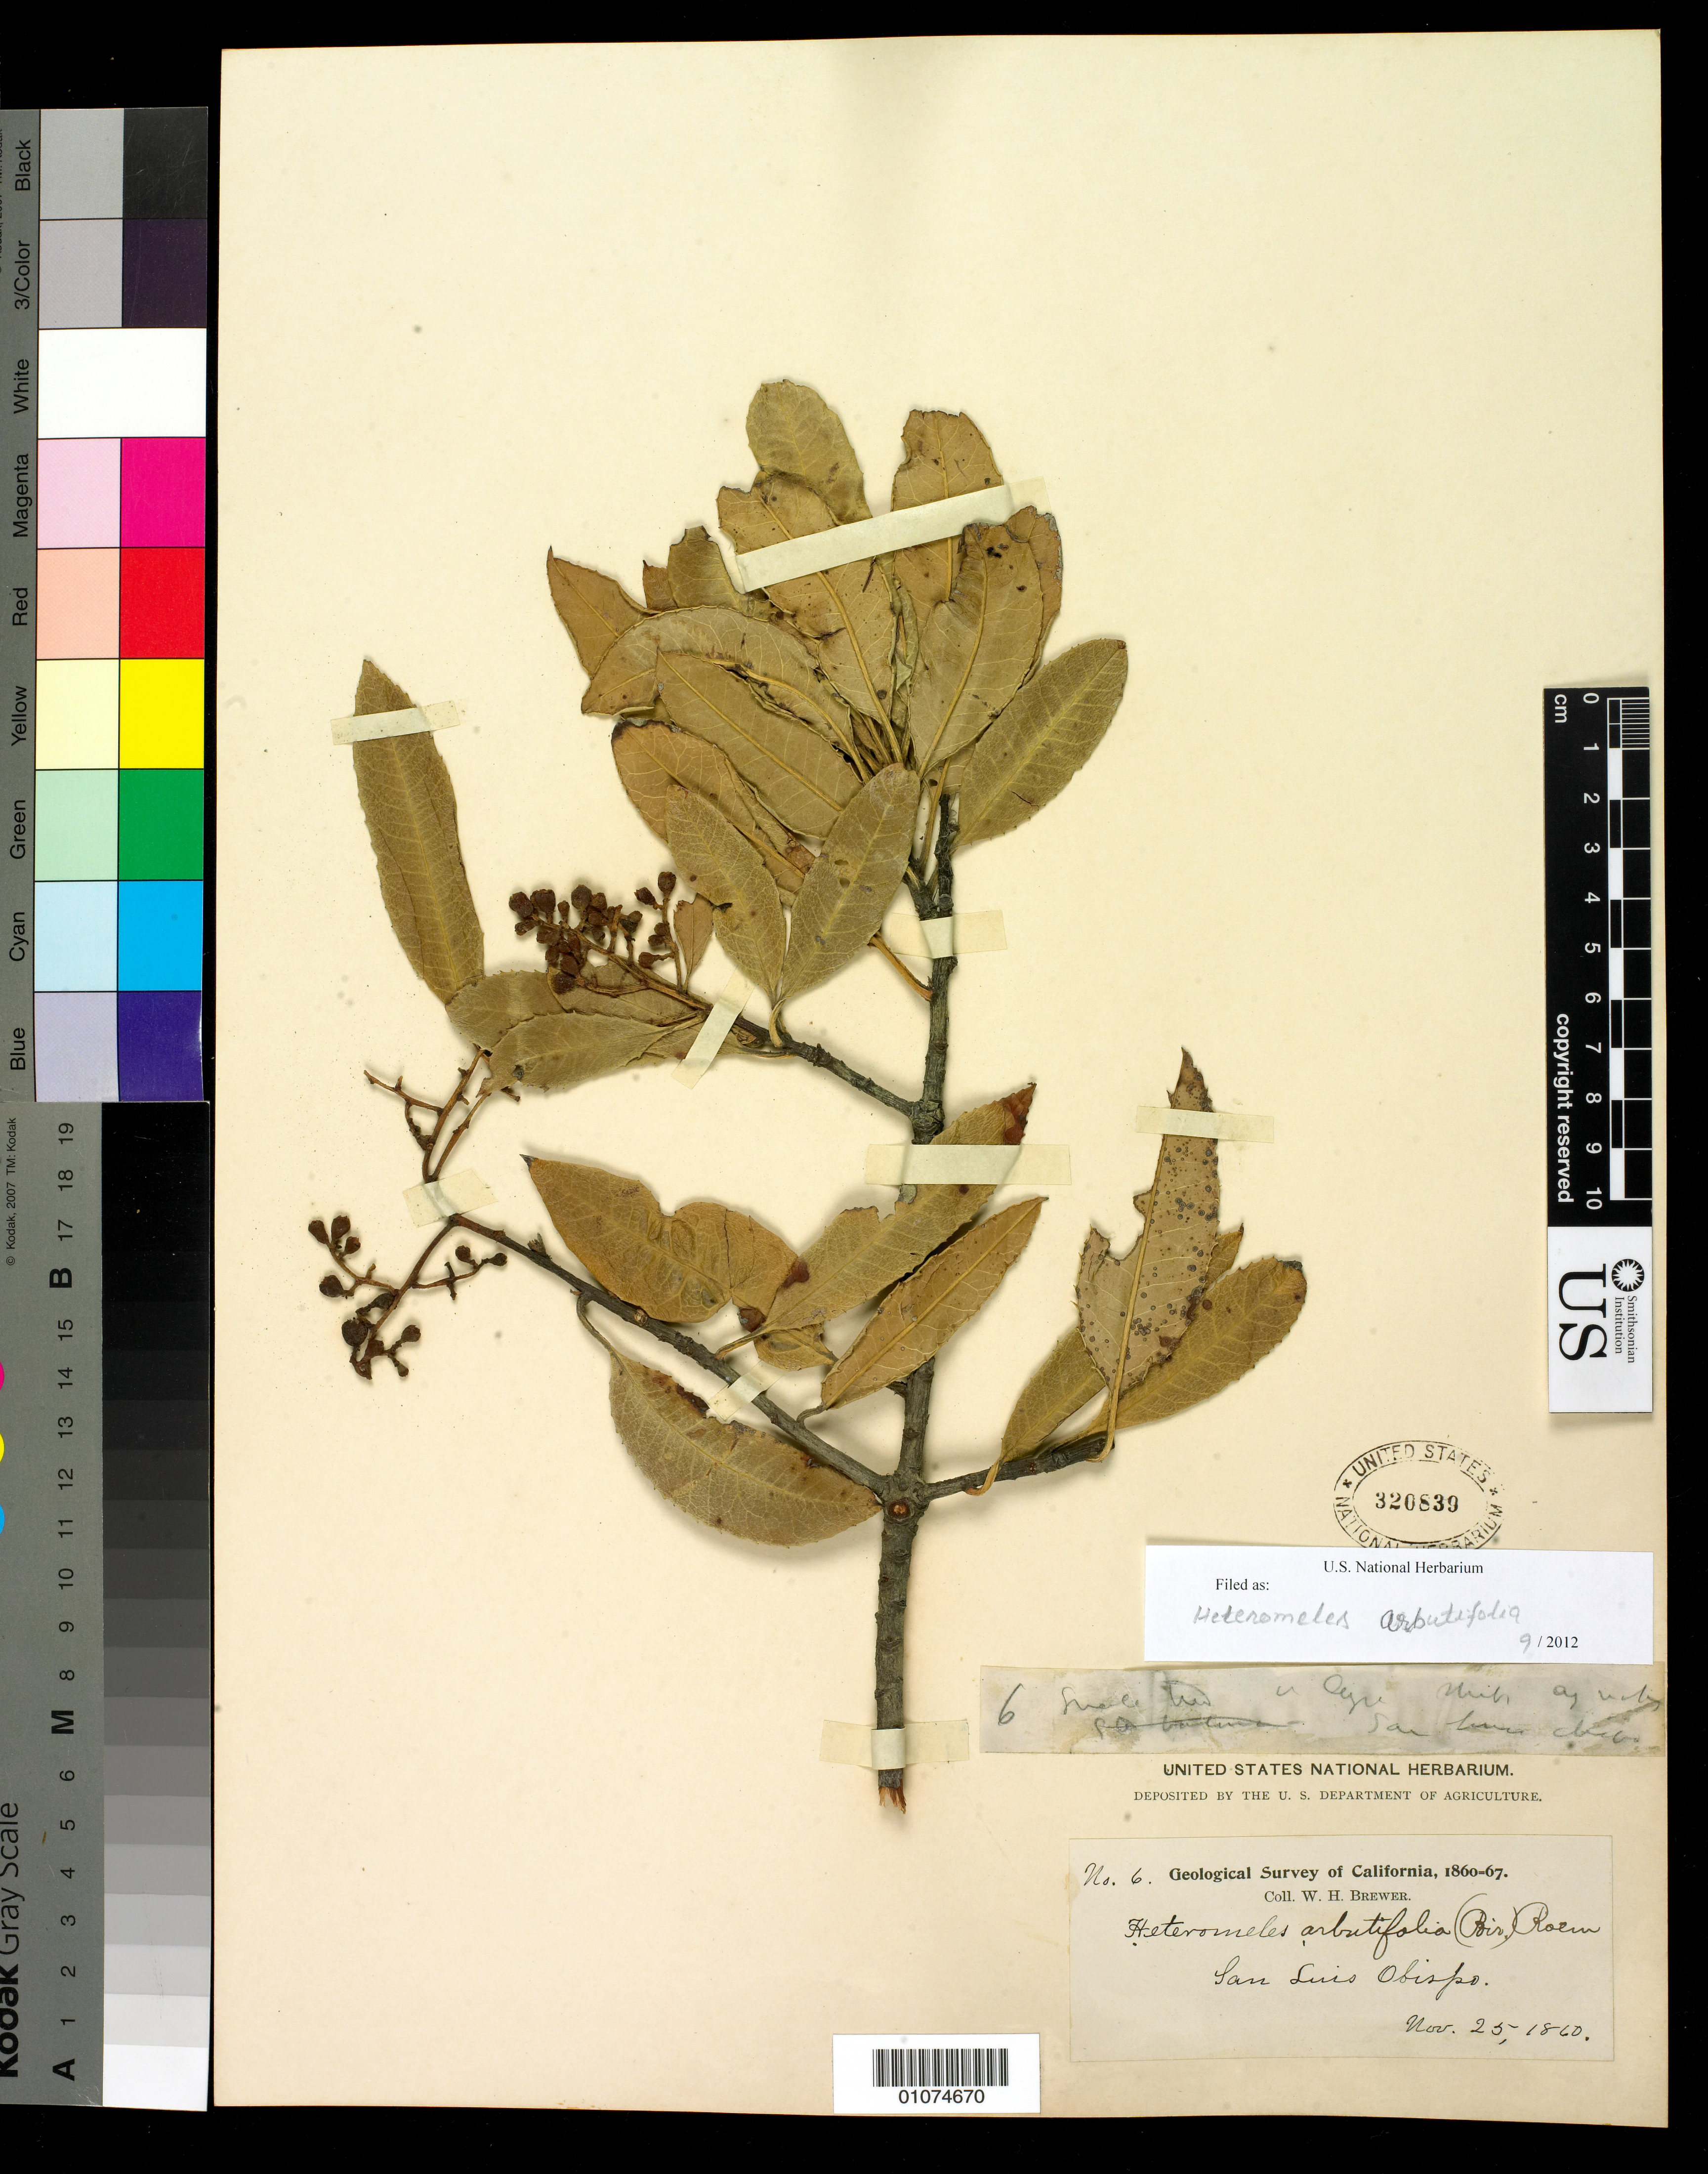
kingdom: Plantae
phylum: Tracheophyta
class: Magnoliopsida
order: Rosales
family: Rosaceae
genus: Heteromeles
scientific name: Heteromeles arbutifolia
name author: (Lindl.) Roemer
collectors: W. H. Brewer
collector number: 6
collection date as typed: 25 Nov 1860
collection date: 1860-11-25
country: United States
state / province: California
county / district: San Luis Obispo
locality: San Luis Obispo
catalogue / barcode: US 320839